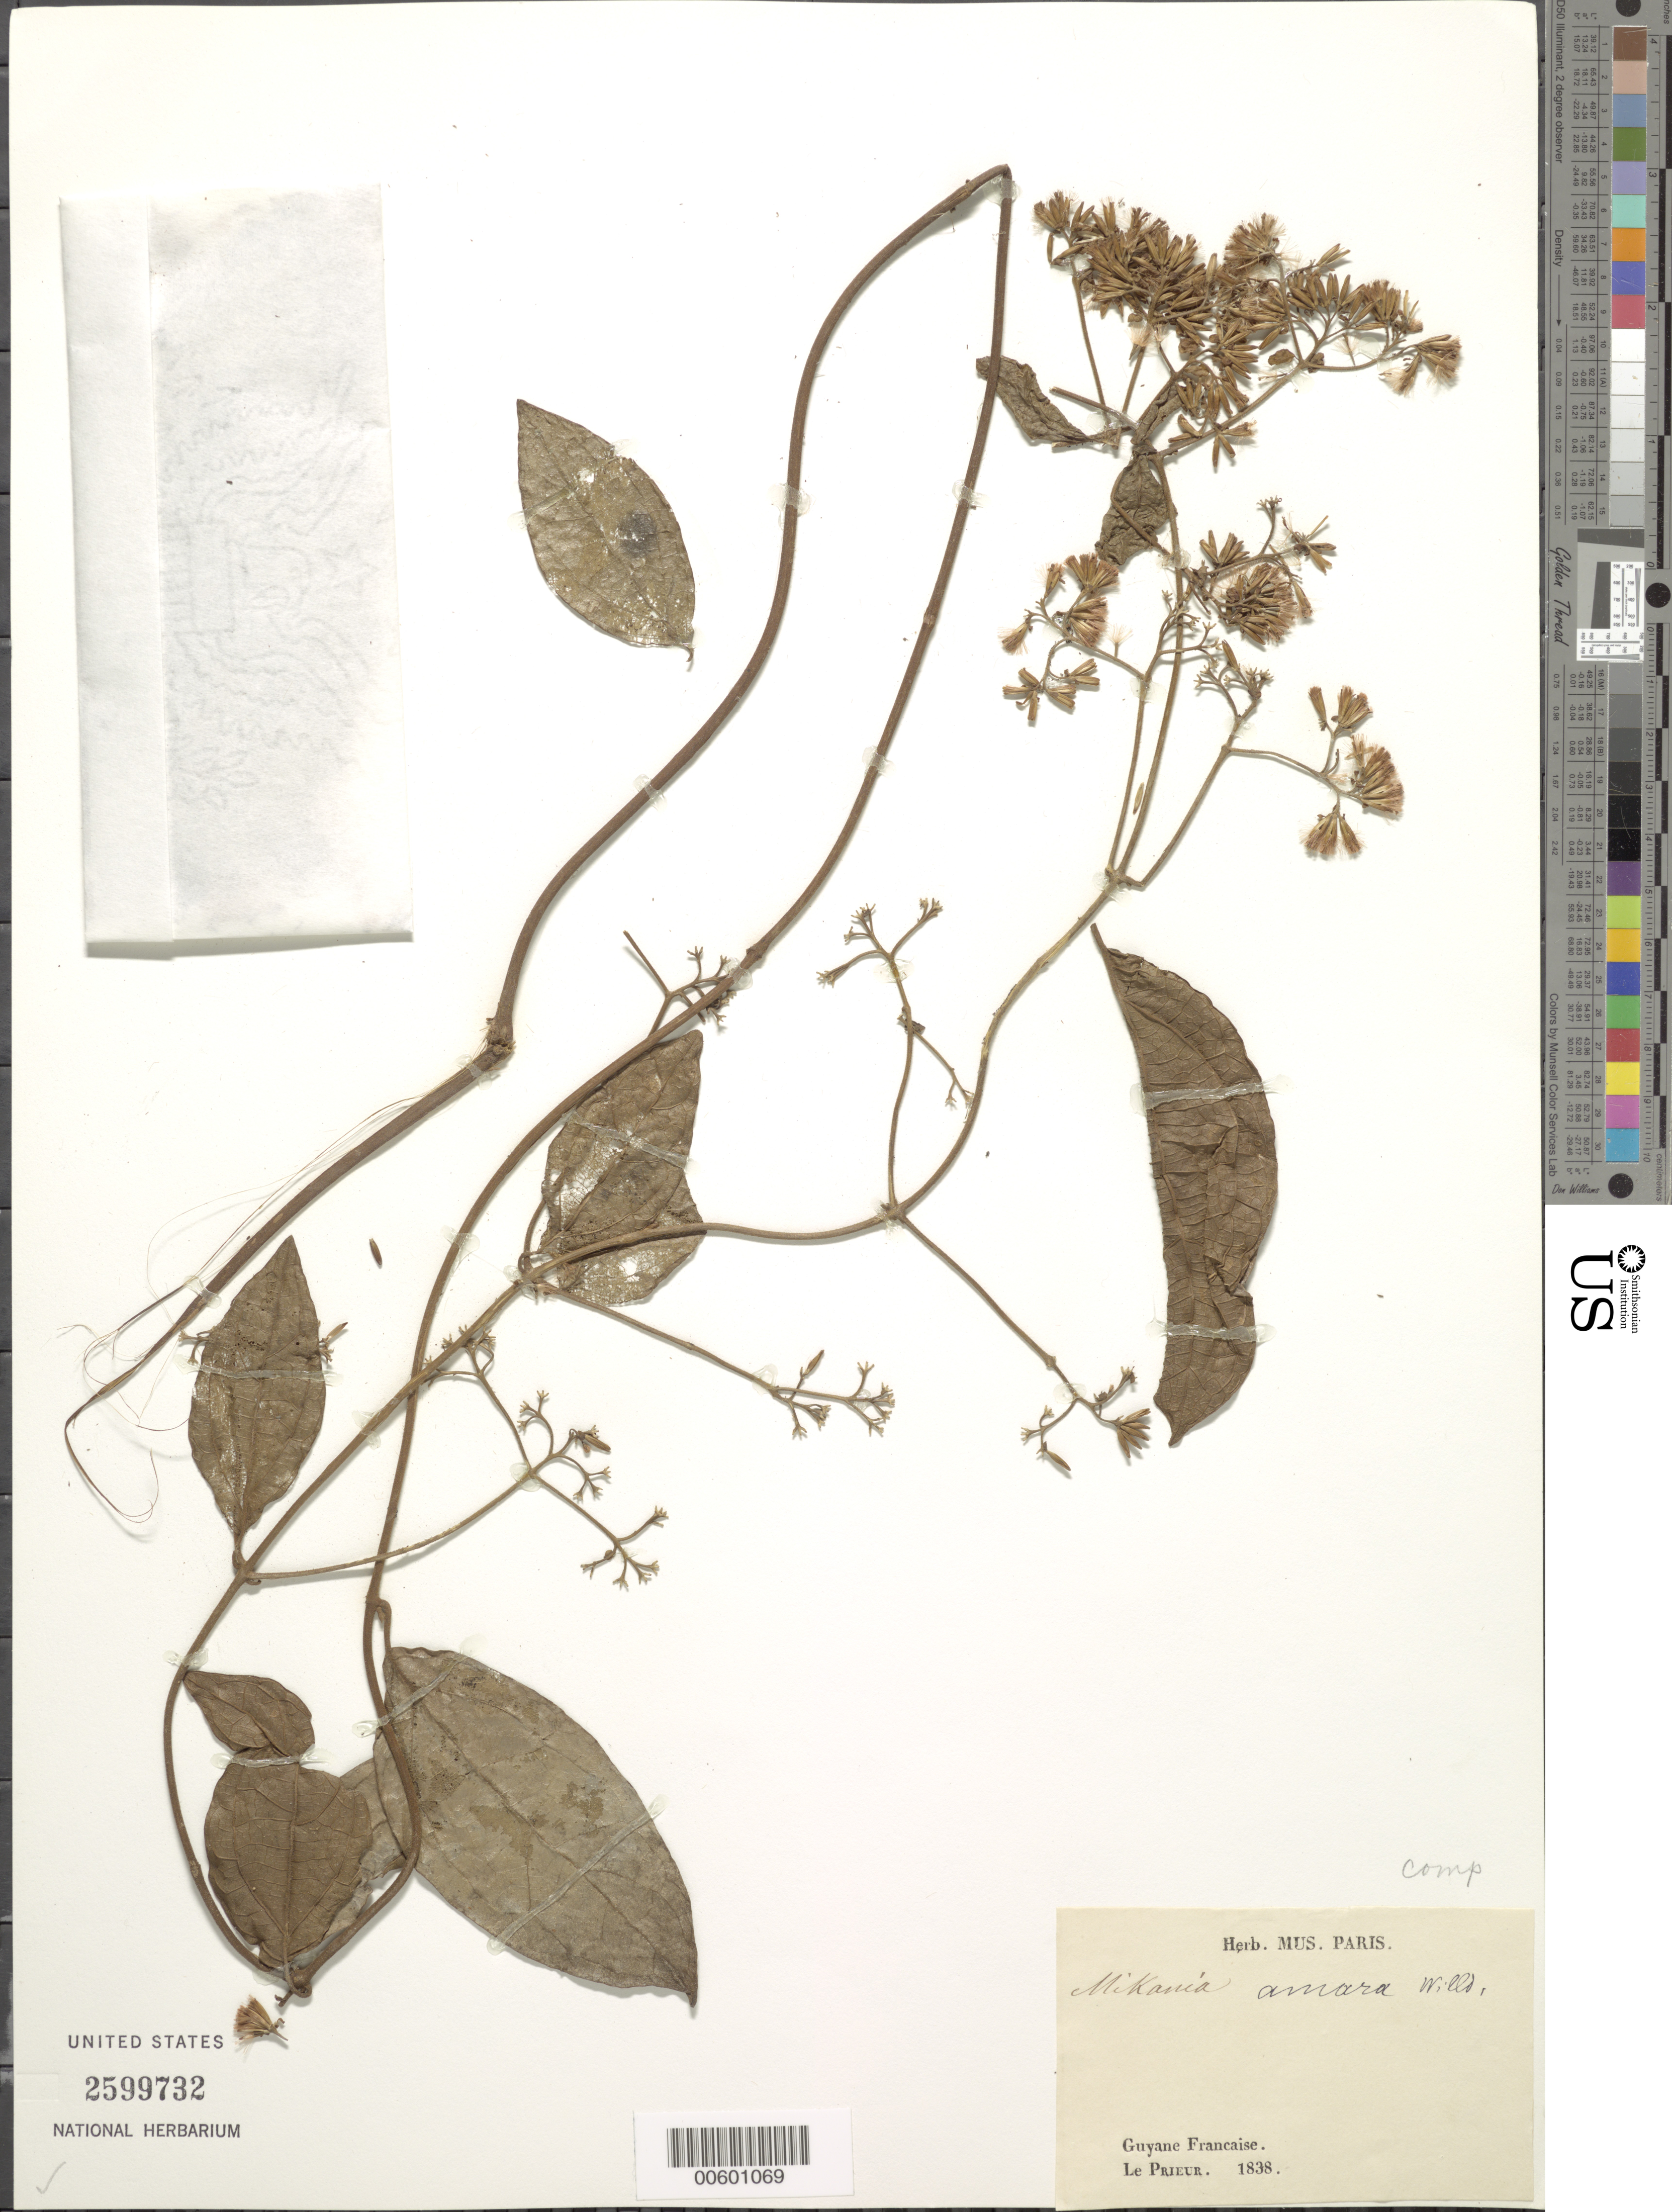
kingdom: Plantae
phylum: Tracheophyta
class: Magnoliopsida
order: Asterales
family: Asteraceae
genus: Mikania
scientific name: Mikania parviflora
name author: (Aubl.) H. Karst.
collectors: F. M. R. Leprieur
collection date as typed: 1838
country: French Guiana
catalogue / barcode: US 2599732